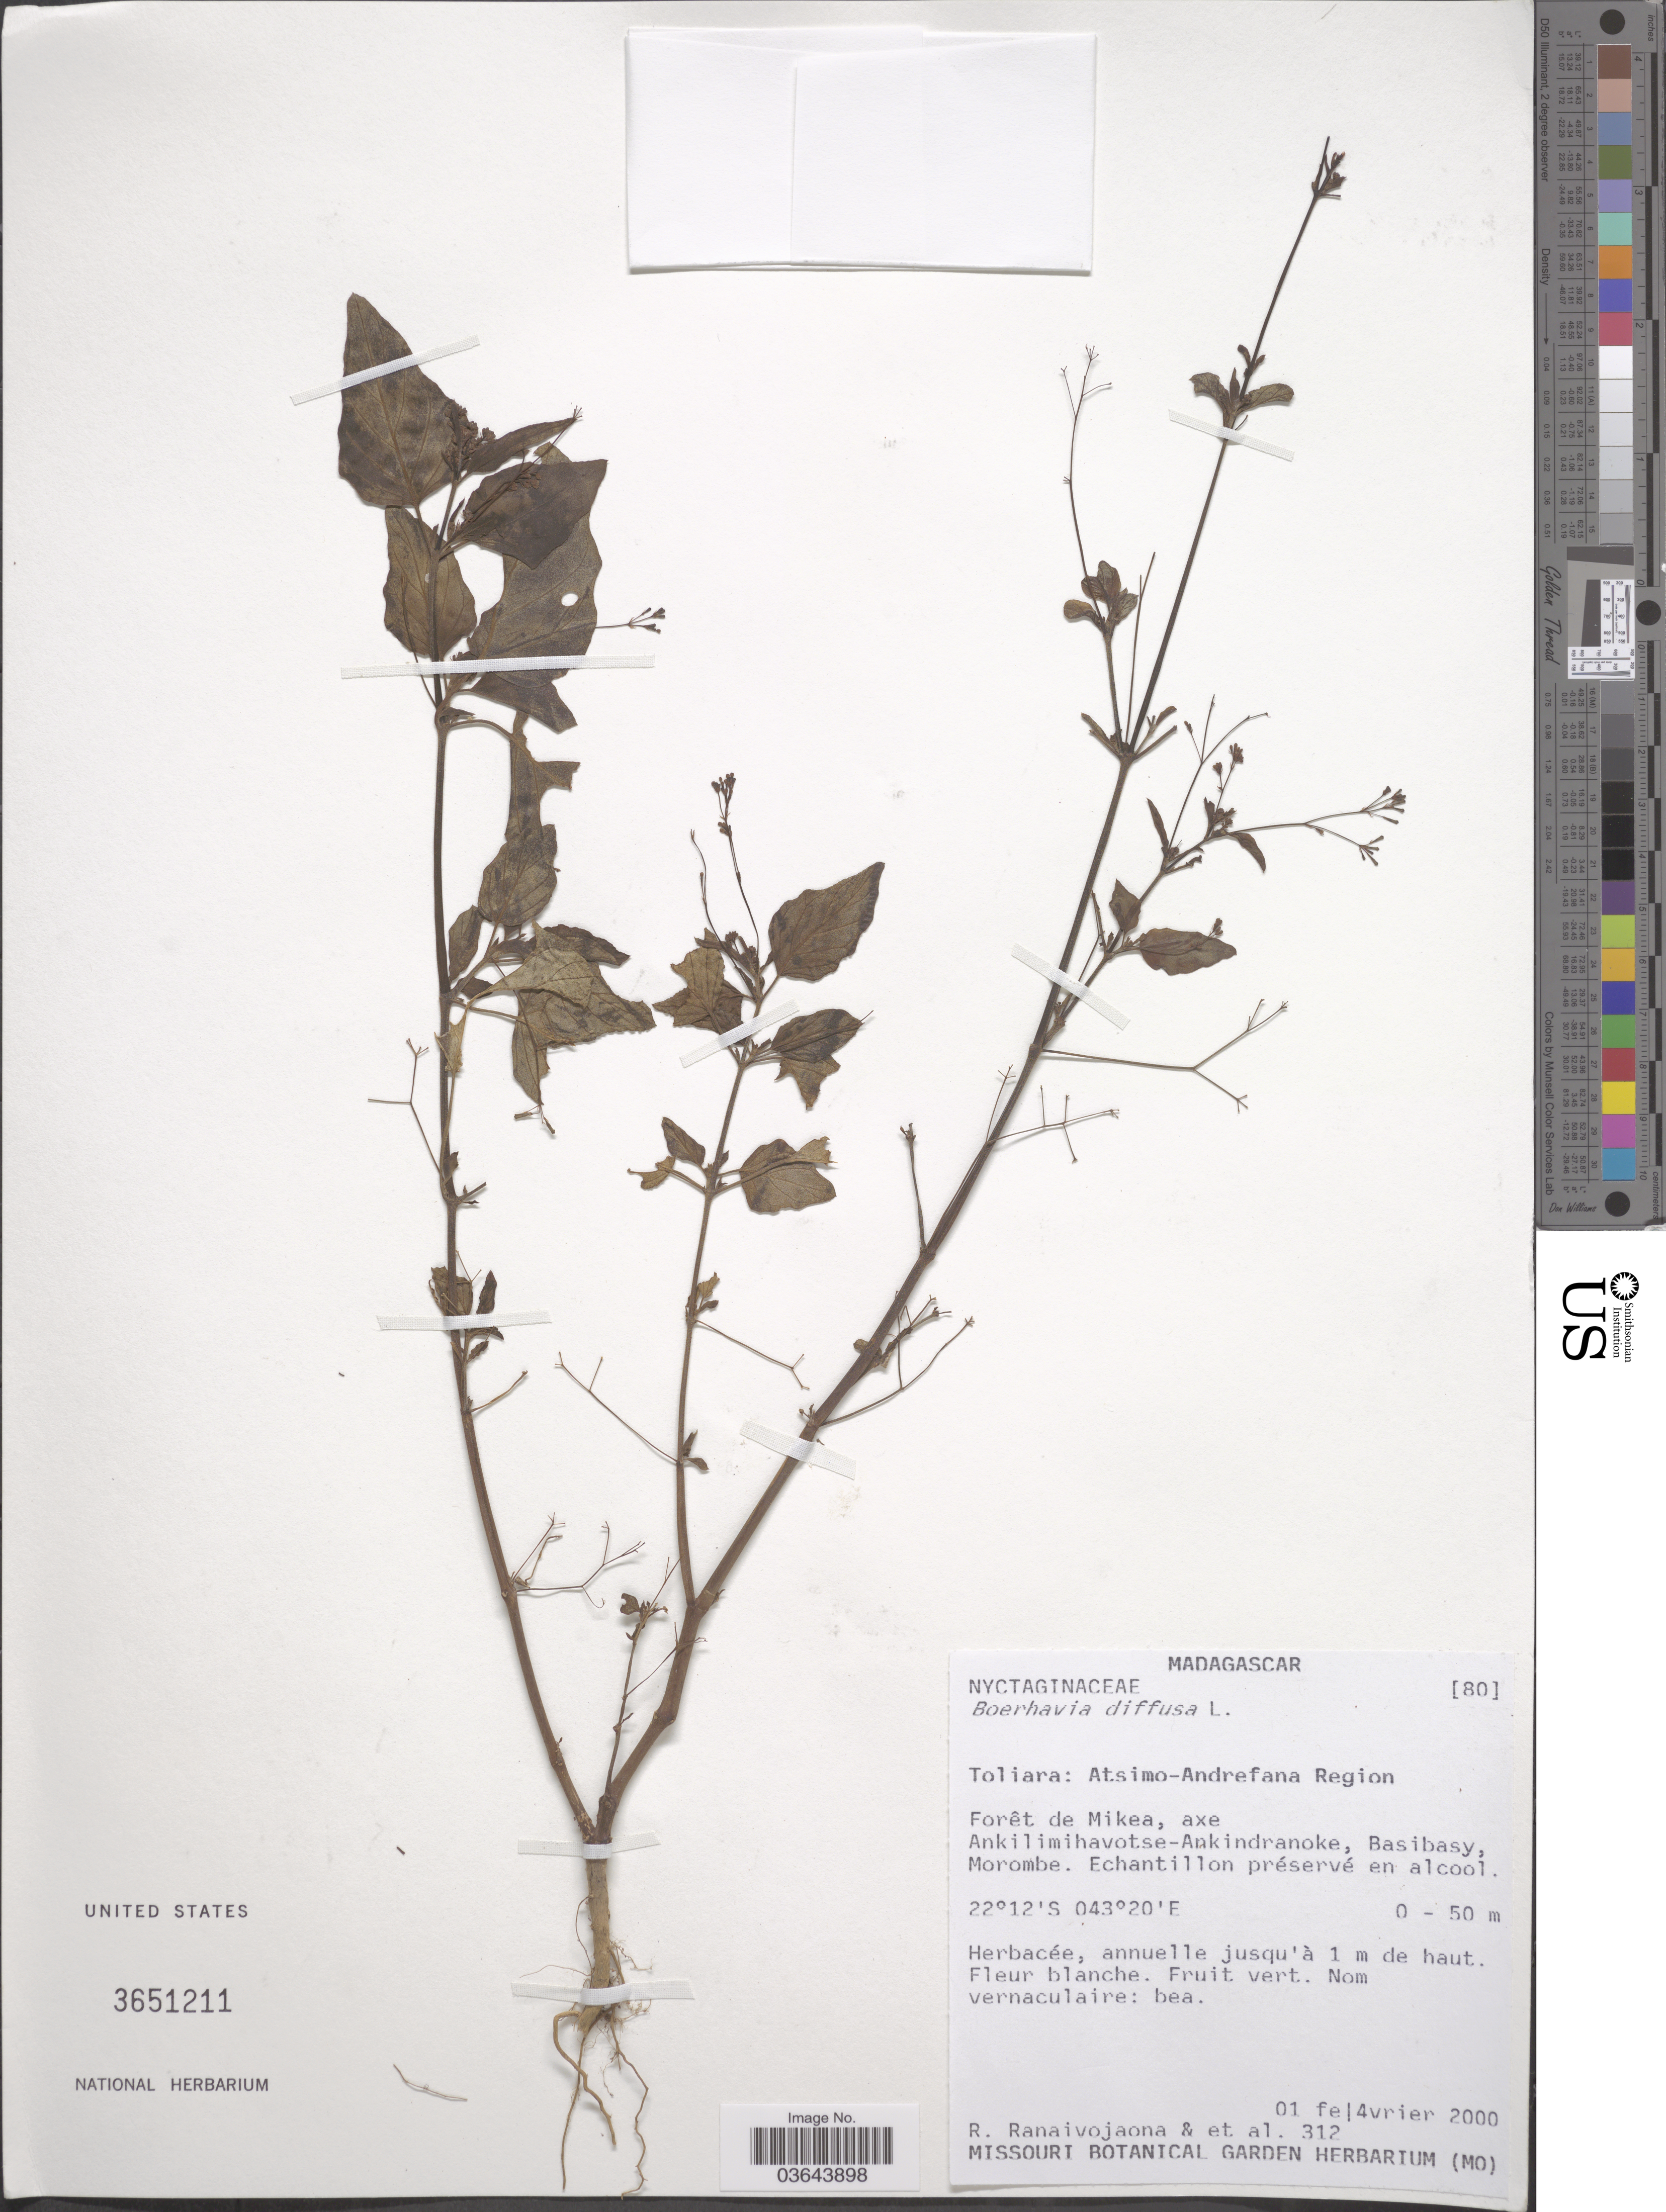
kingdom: Plantae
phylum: Tracheophyta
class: Magnoliopsida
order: Caryophyllales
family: Nyctaginaceae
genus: Boerhavia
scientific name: Boerhavia diffusa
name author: L.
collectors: R. Ranaivojaona & et al.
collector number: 312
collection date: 2000-02-01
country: Madagascar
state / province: Atsimo-Andrefana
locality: Atsimo-Andrefana Region. Forêt de Mikea, axe Ankilimihavotse-Ankindranoke, Basibasy, Morombe.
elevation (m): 0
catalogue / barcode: US 3651211